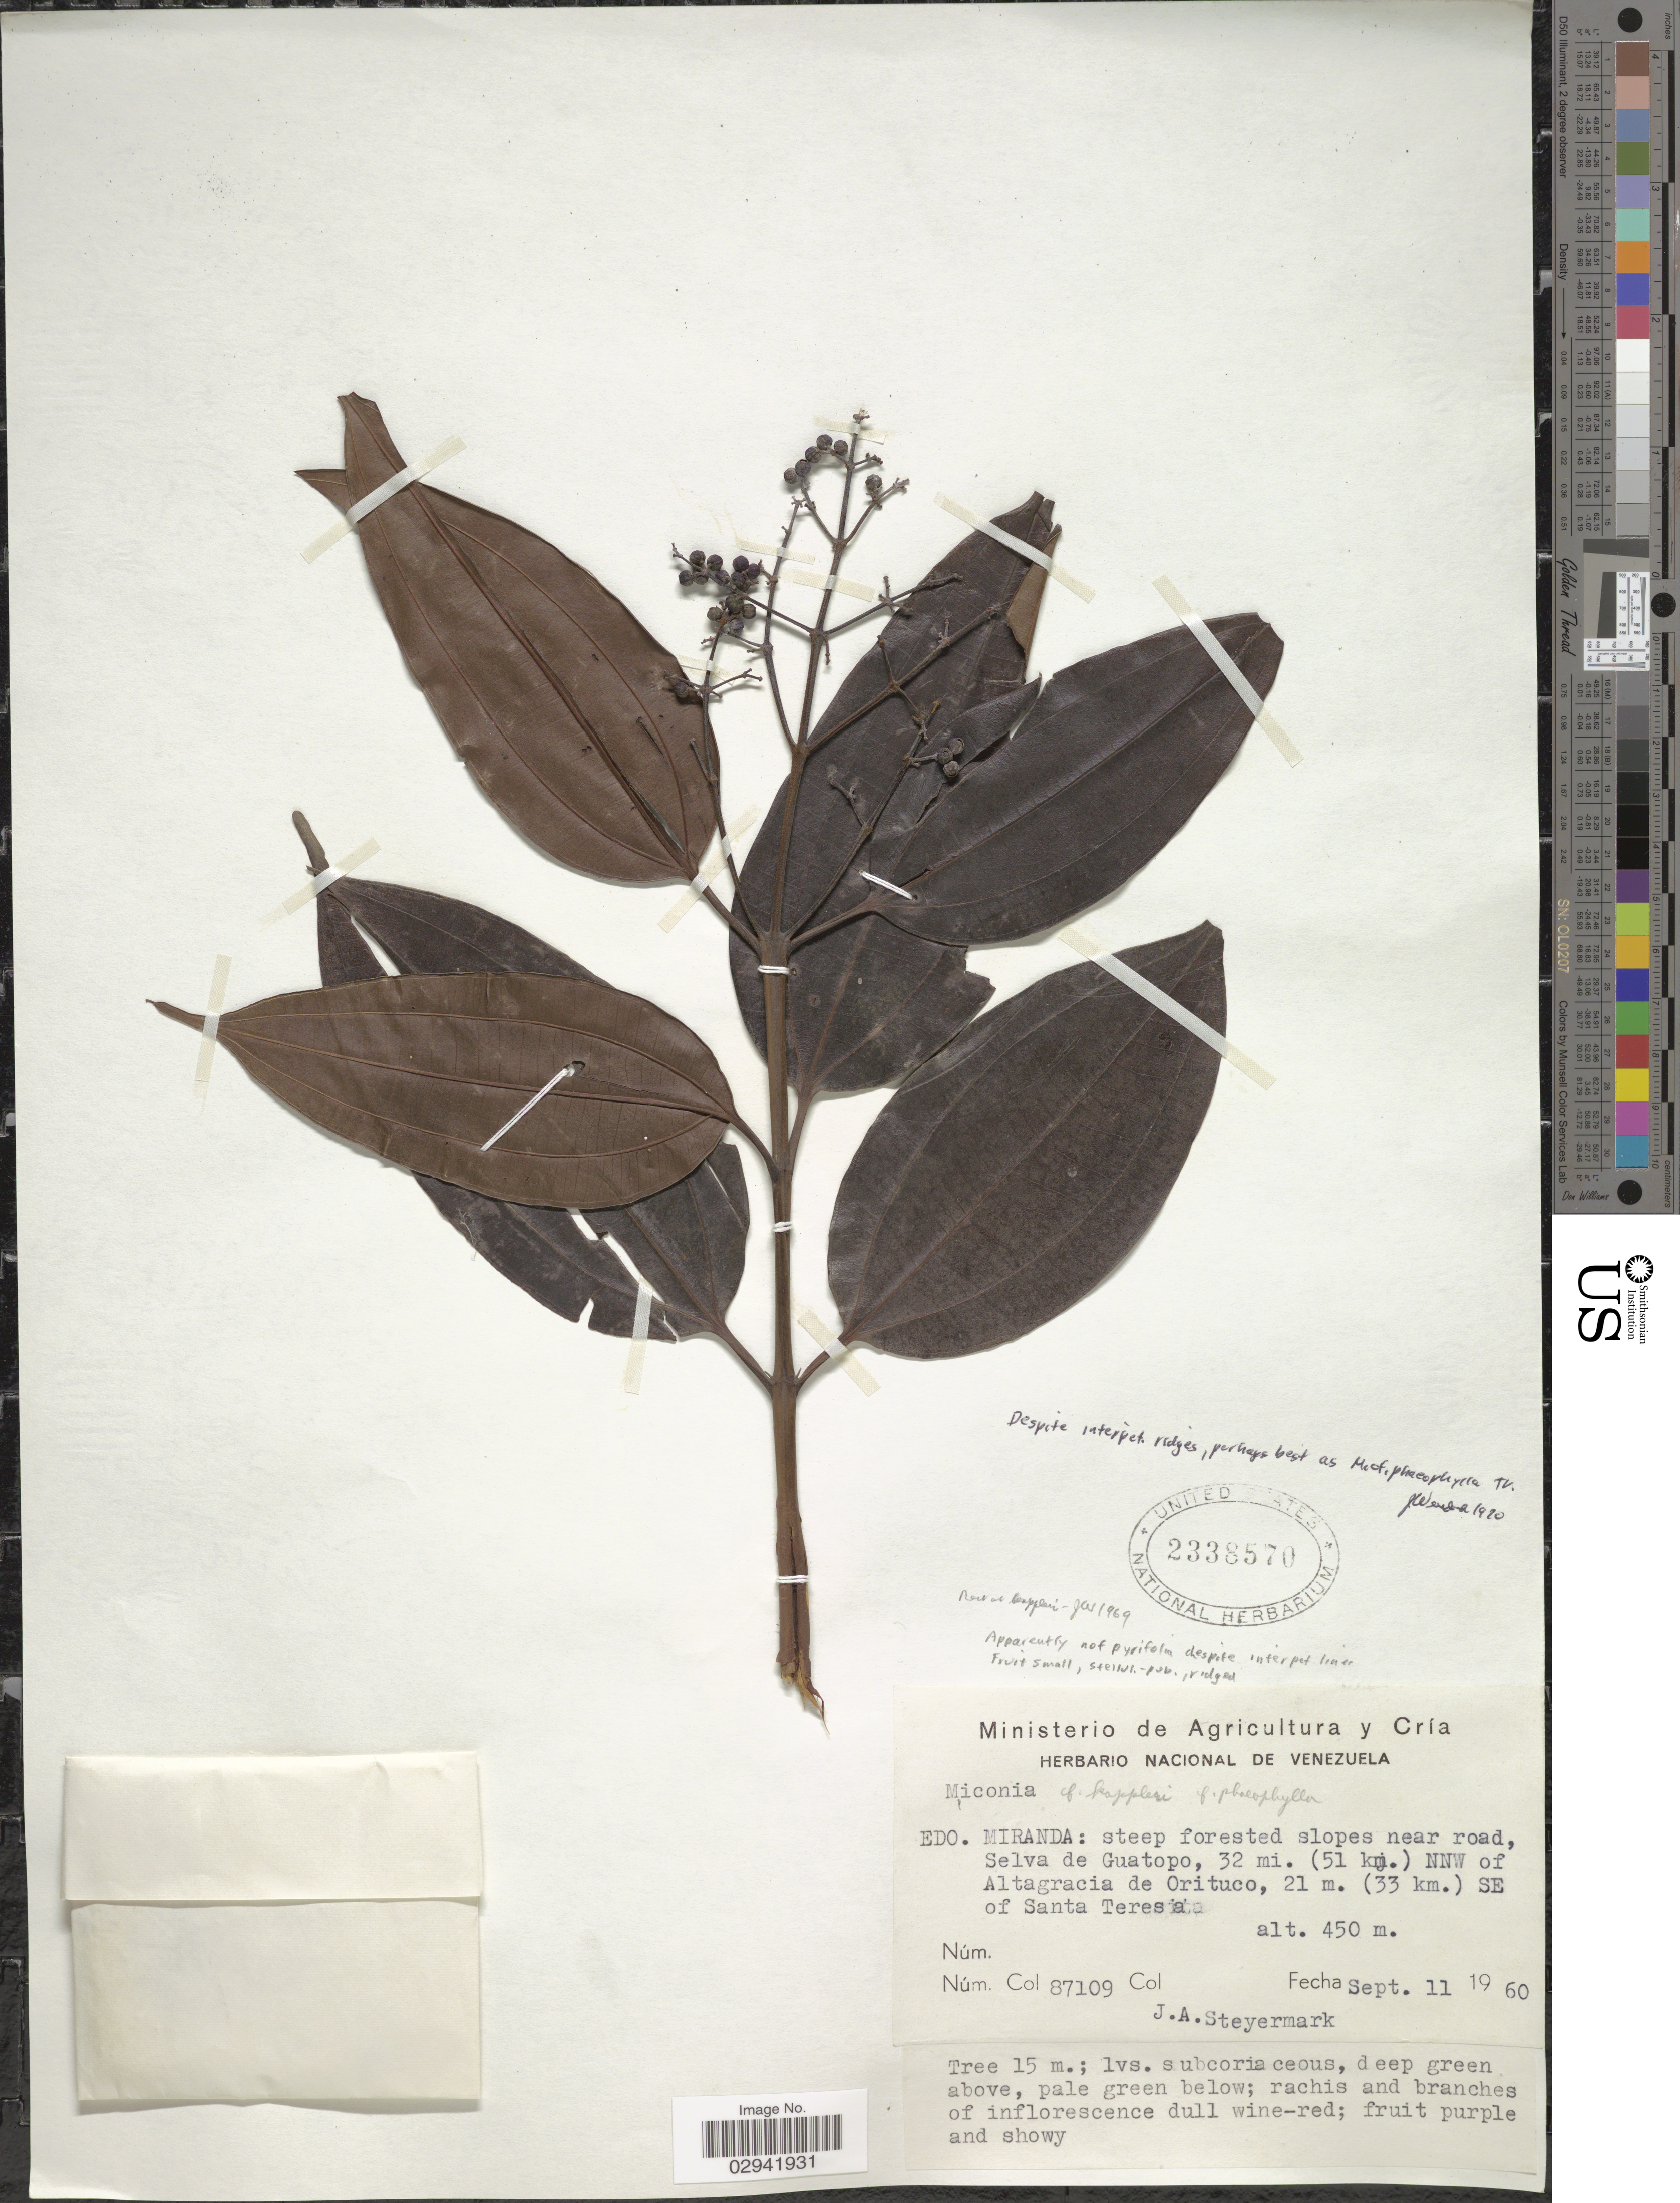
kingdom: Plantae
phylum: Tracheophyta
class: Magnoliopsida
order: Myrtales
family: Melastomataceae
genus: Miconia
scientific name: Miconia phaeophylla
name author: Triana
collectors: J. Steyermark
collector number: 87109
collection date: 1960-09-11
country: Venezuela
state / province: Miranda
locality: Steep forested slopes near road, Selva de Guatopo, 32 mi. (51 km.) NNW of Altagracia de Orituco, 21 m. (33 km.) SE of Santa Teresa.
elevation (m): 450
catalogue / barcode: US 2338570